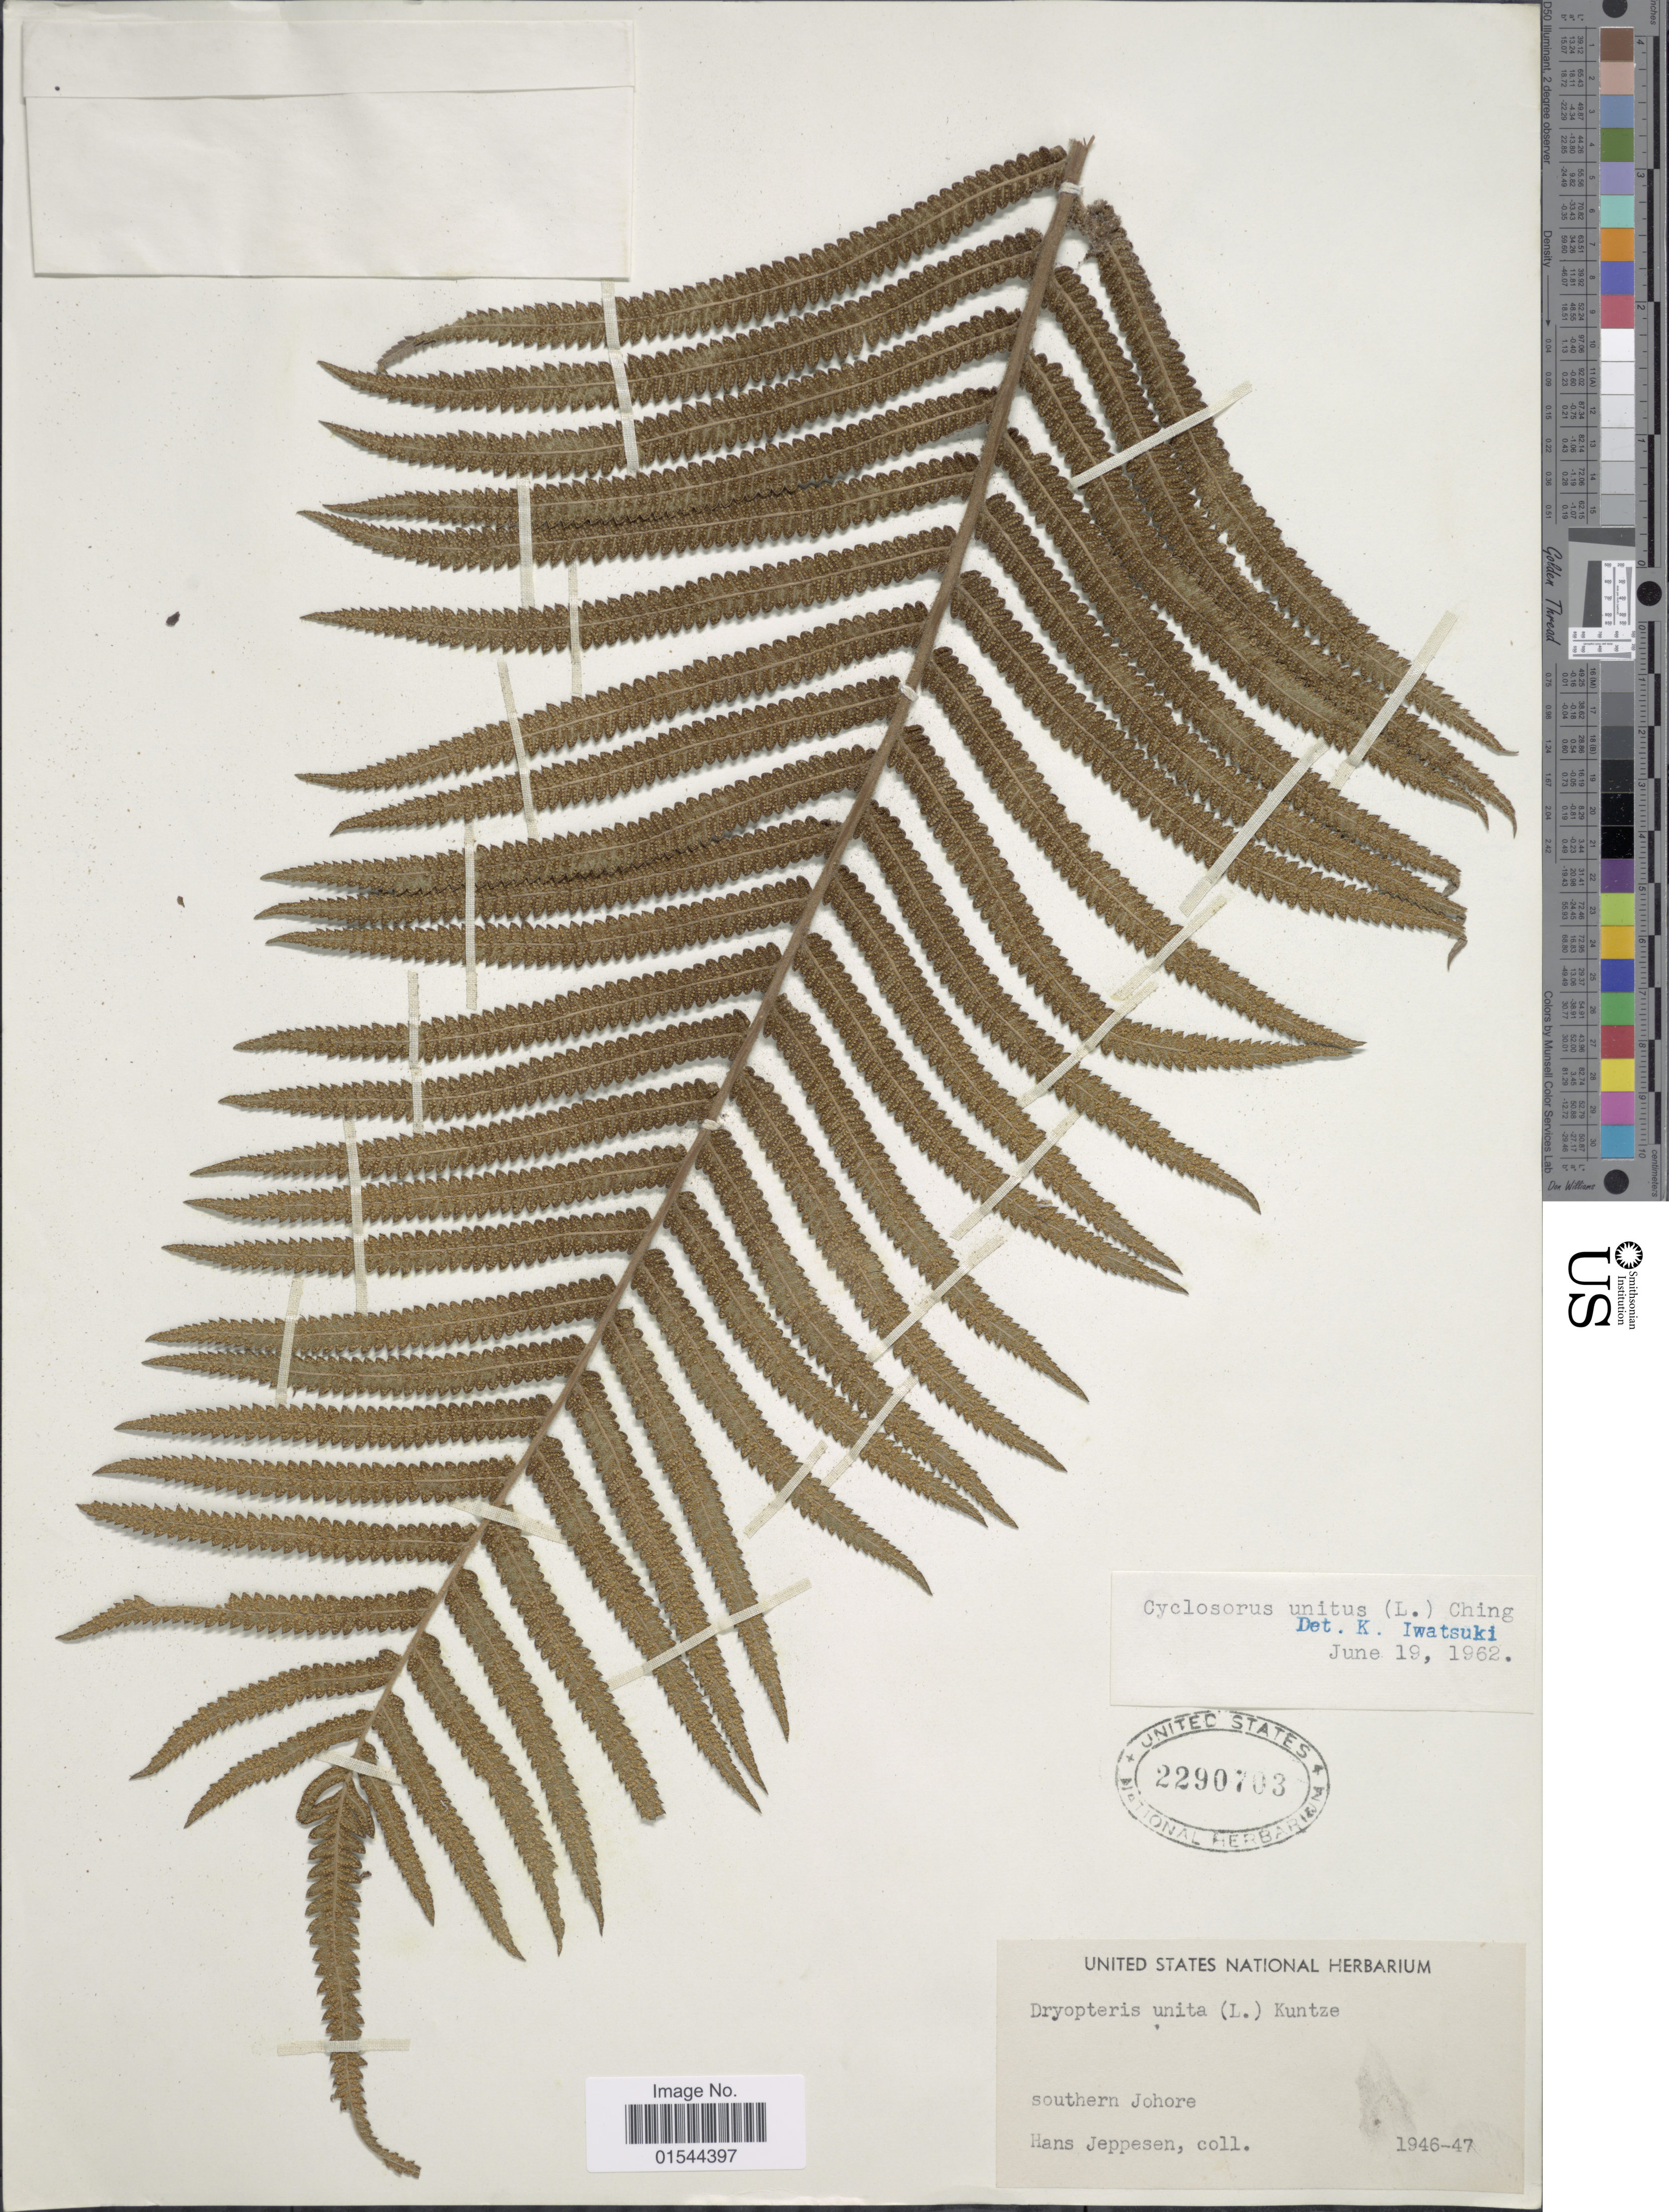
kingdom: Plantae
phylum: Tracheophyta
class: Polypodiopsida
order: Polypodiales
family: Thelypteridaceae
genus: Pneumatopteris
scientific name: Pneumatopteris unita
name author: (Kunze) Holttum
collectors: H. Jeppesen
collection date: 1946/1947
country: Malaysia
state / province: Johor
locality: Southern Johore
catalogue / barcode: US 2290703